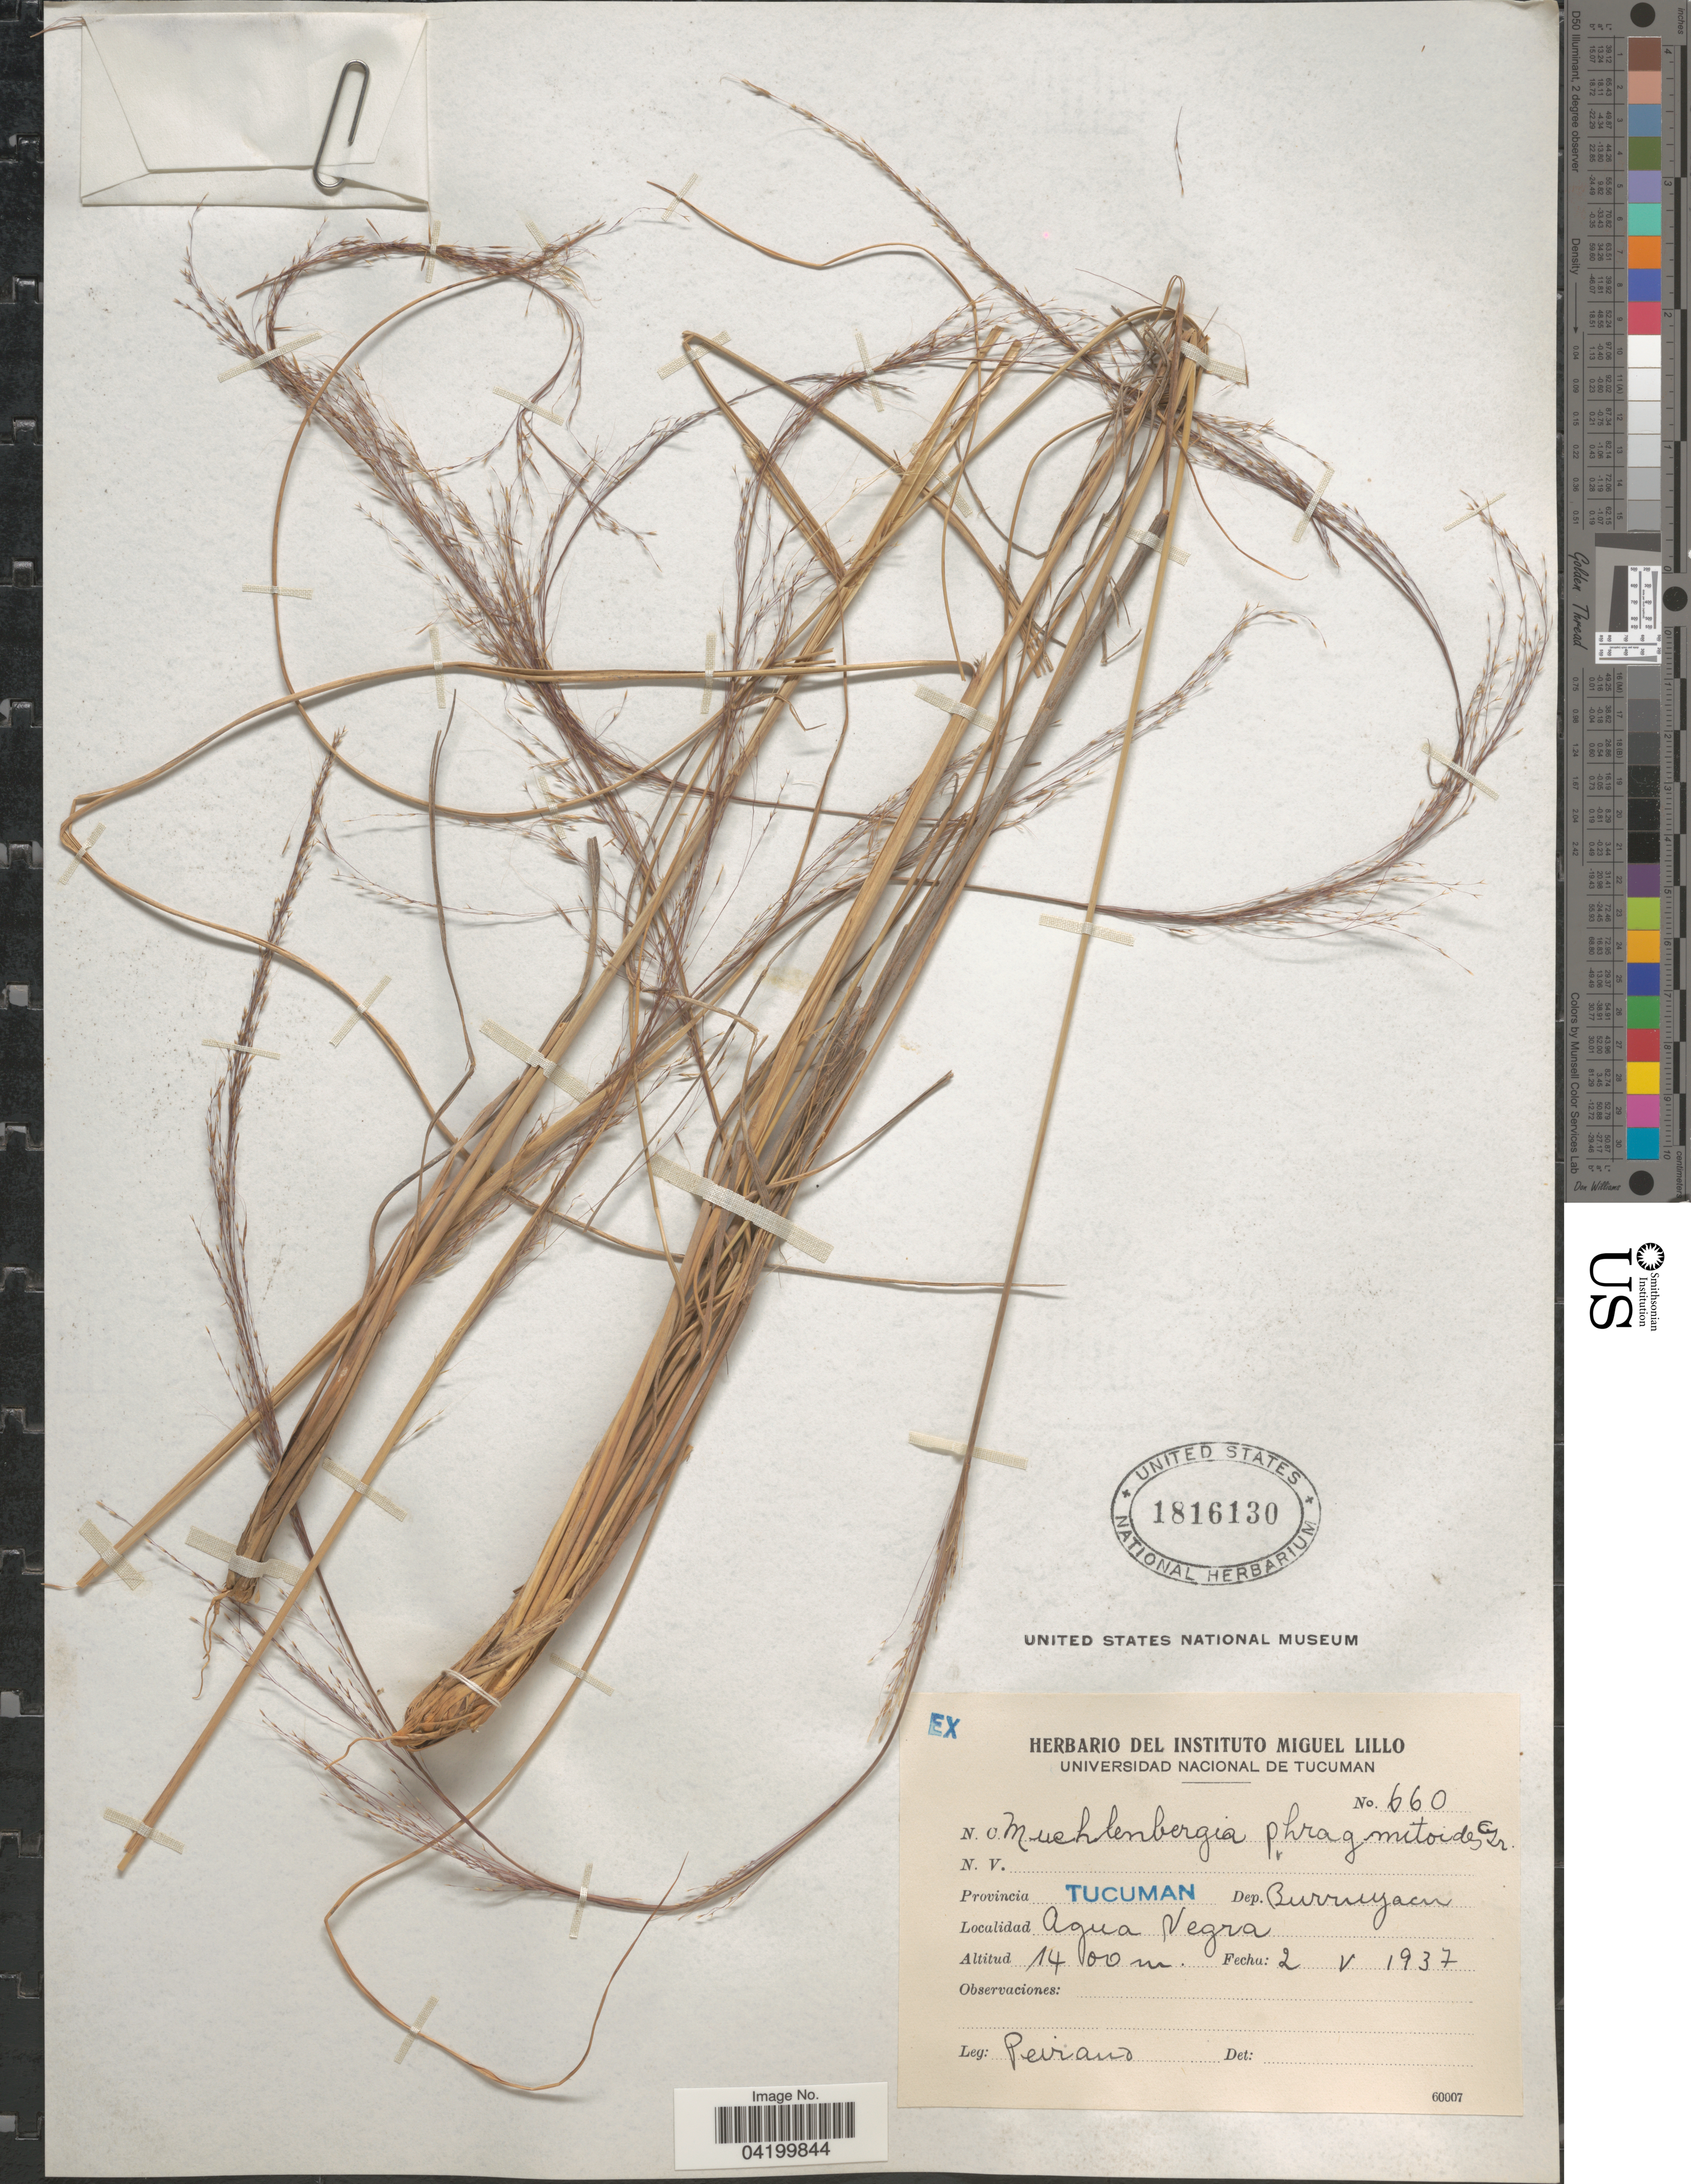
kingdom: Plantae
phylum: Tracheophyta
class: Liliopsida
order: Poales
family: Poaceae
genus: Muhlenbergia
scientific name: Muhlenbergia rigida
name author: (Kunth) Kunth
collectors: Peirano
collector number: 660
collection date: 1937-05-02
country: Argentina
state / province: Tucuman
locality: Dep. Burruyacu. Agua Vegra.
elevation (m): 1400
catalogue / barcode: US 1816130